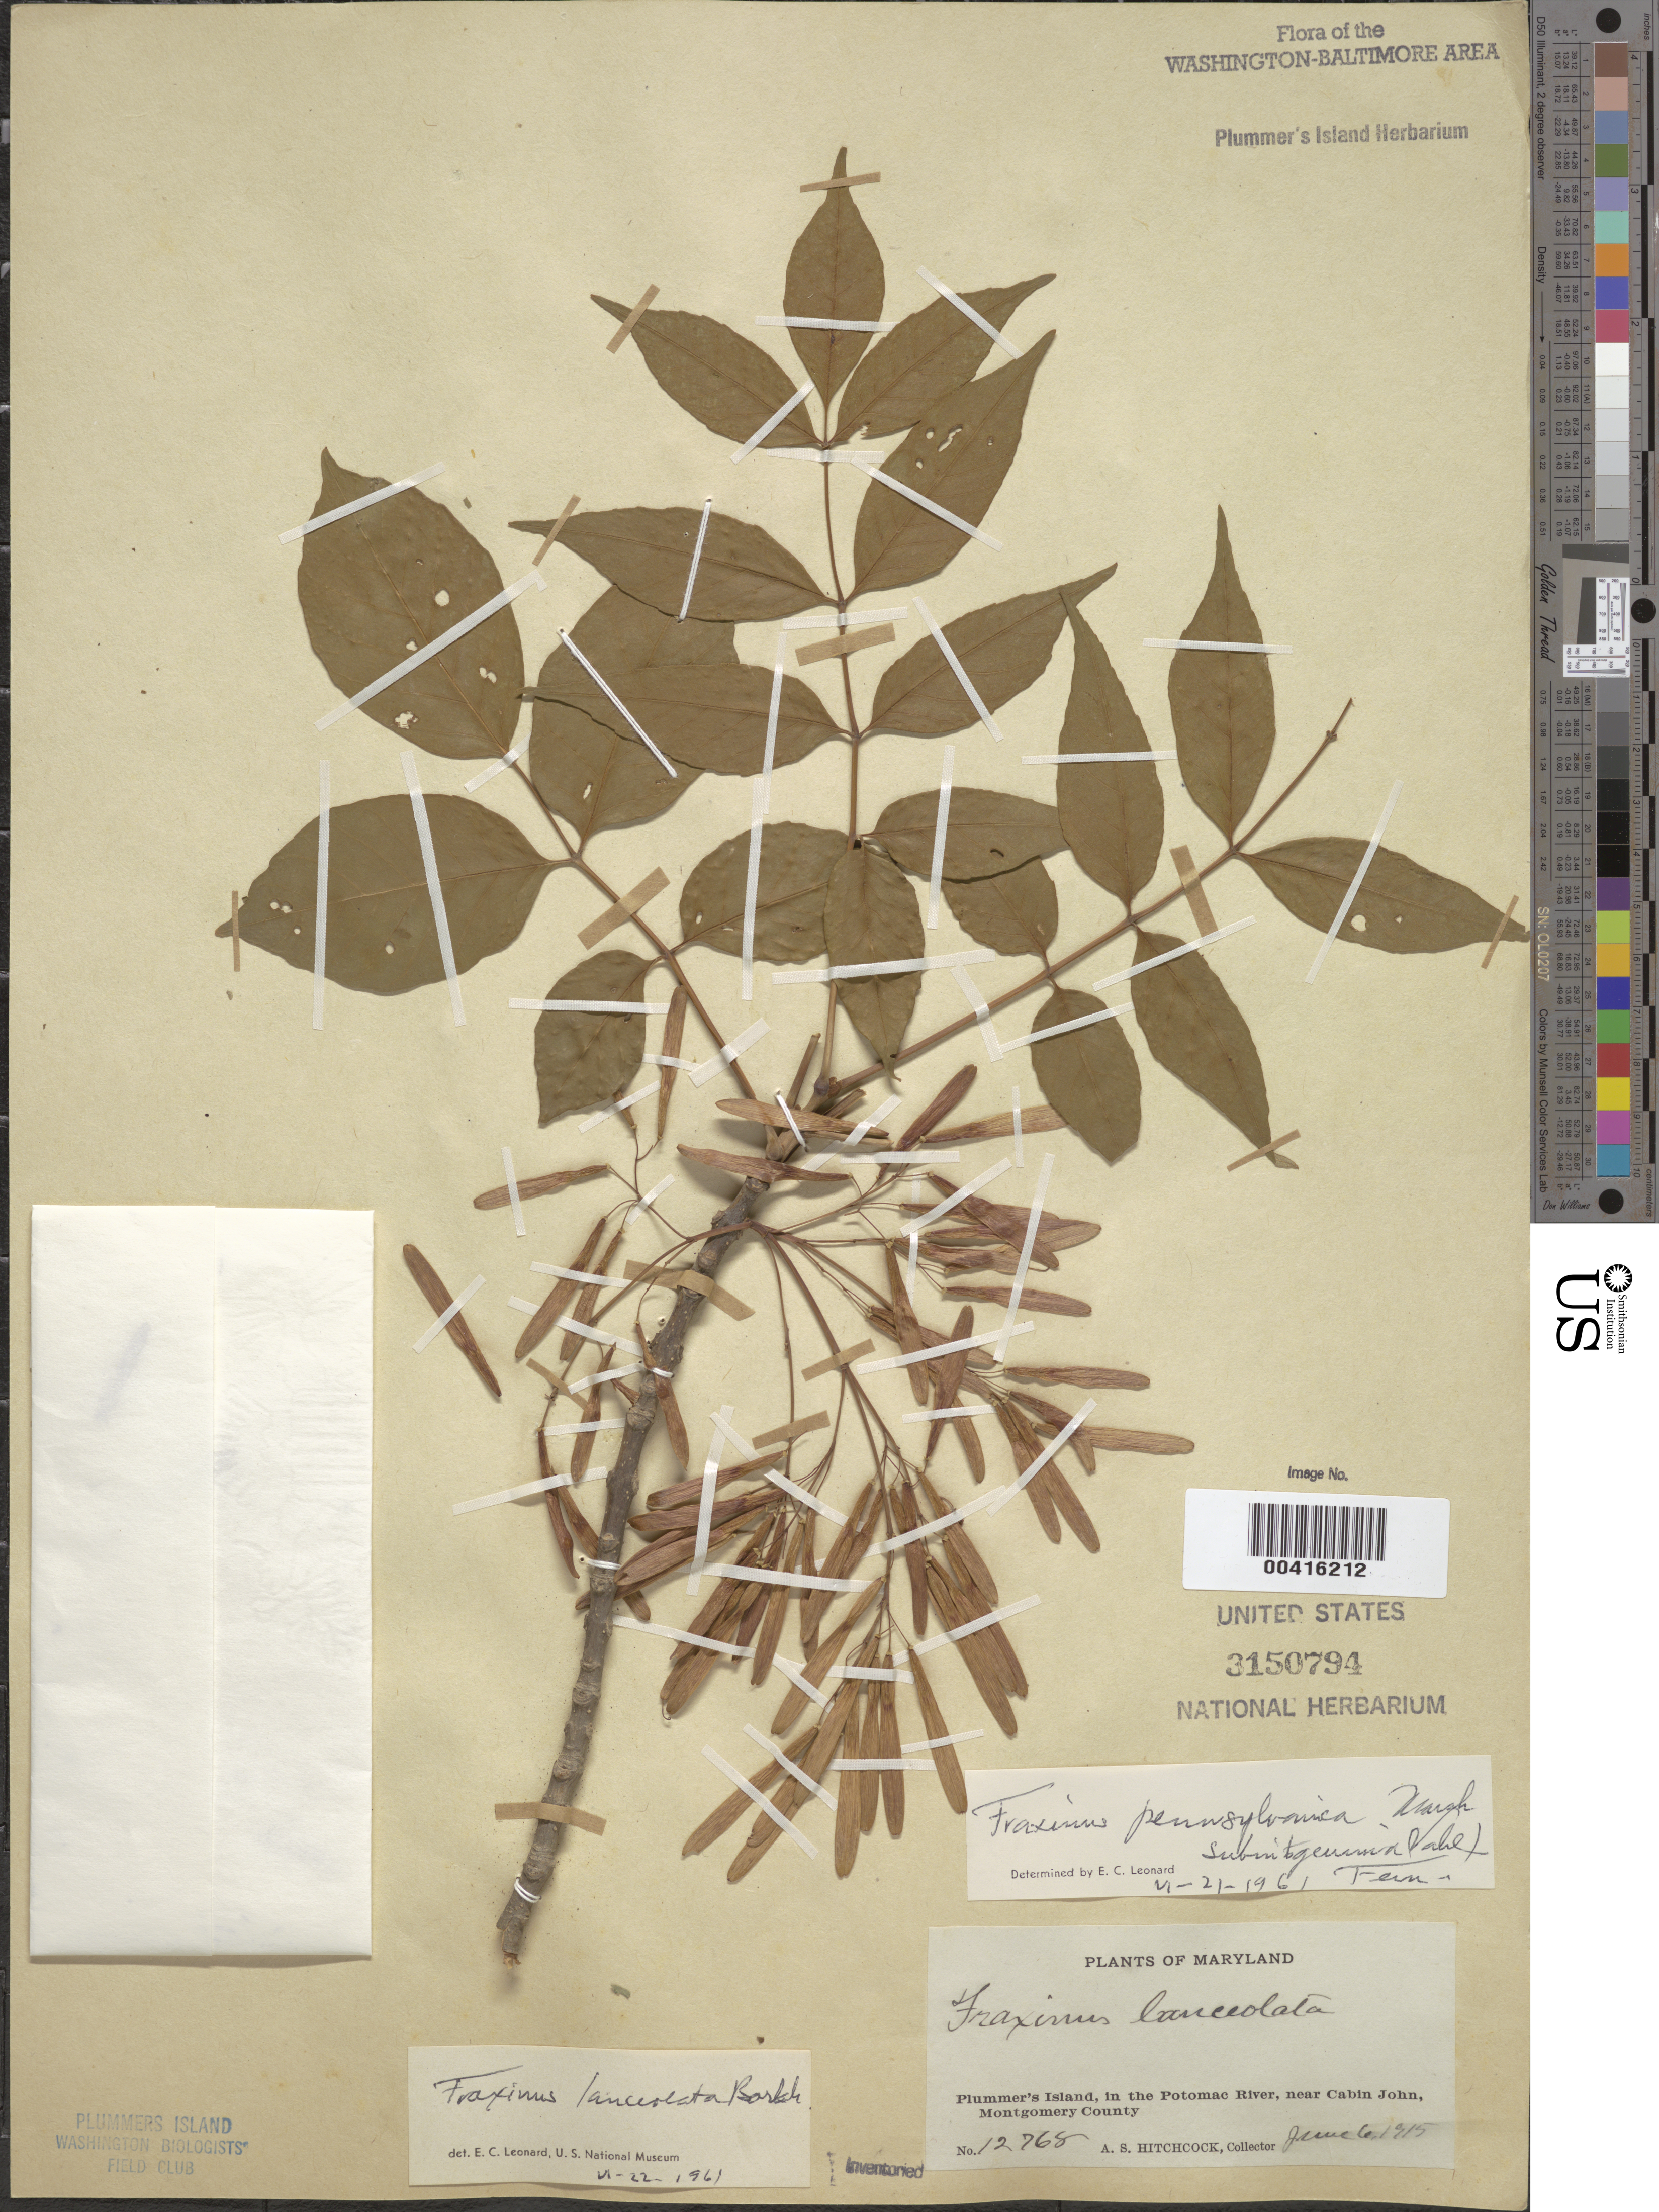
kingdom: Plantae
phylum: Tracheophyta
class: Magnoliopsida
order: Lamiales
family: Oleaceae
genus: Fraxinus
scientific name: Fraxinus pennsylvanica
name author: Marshall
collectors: A. S. Hitchcock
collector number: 12768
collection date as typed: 06 Jun 1915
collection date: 1915-06-06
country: United States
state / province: Maryland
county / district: Montgomery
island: Plummers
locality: Plummer's Island C. & O. Canal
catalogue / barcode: US 3150794